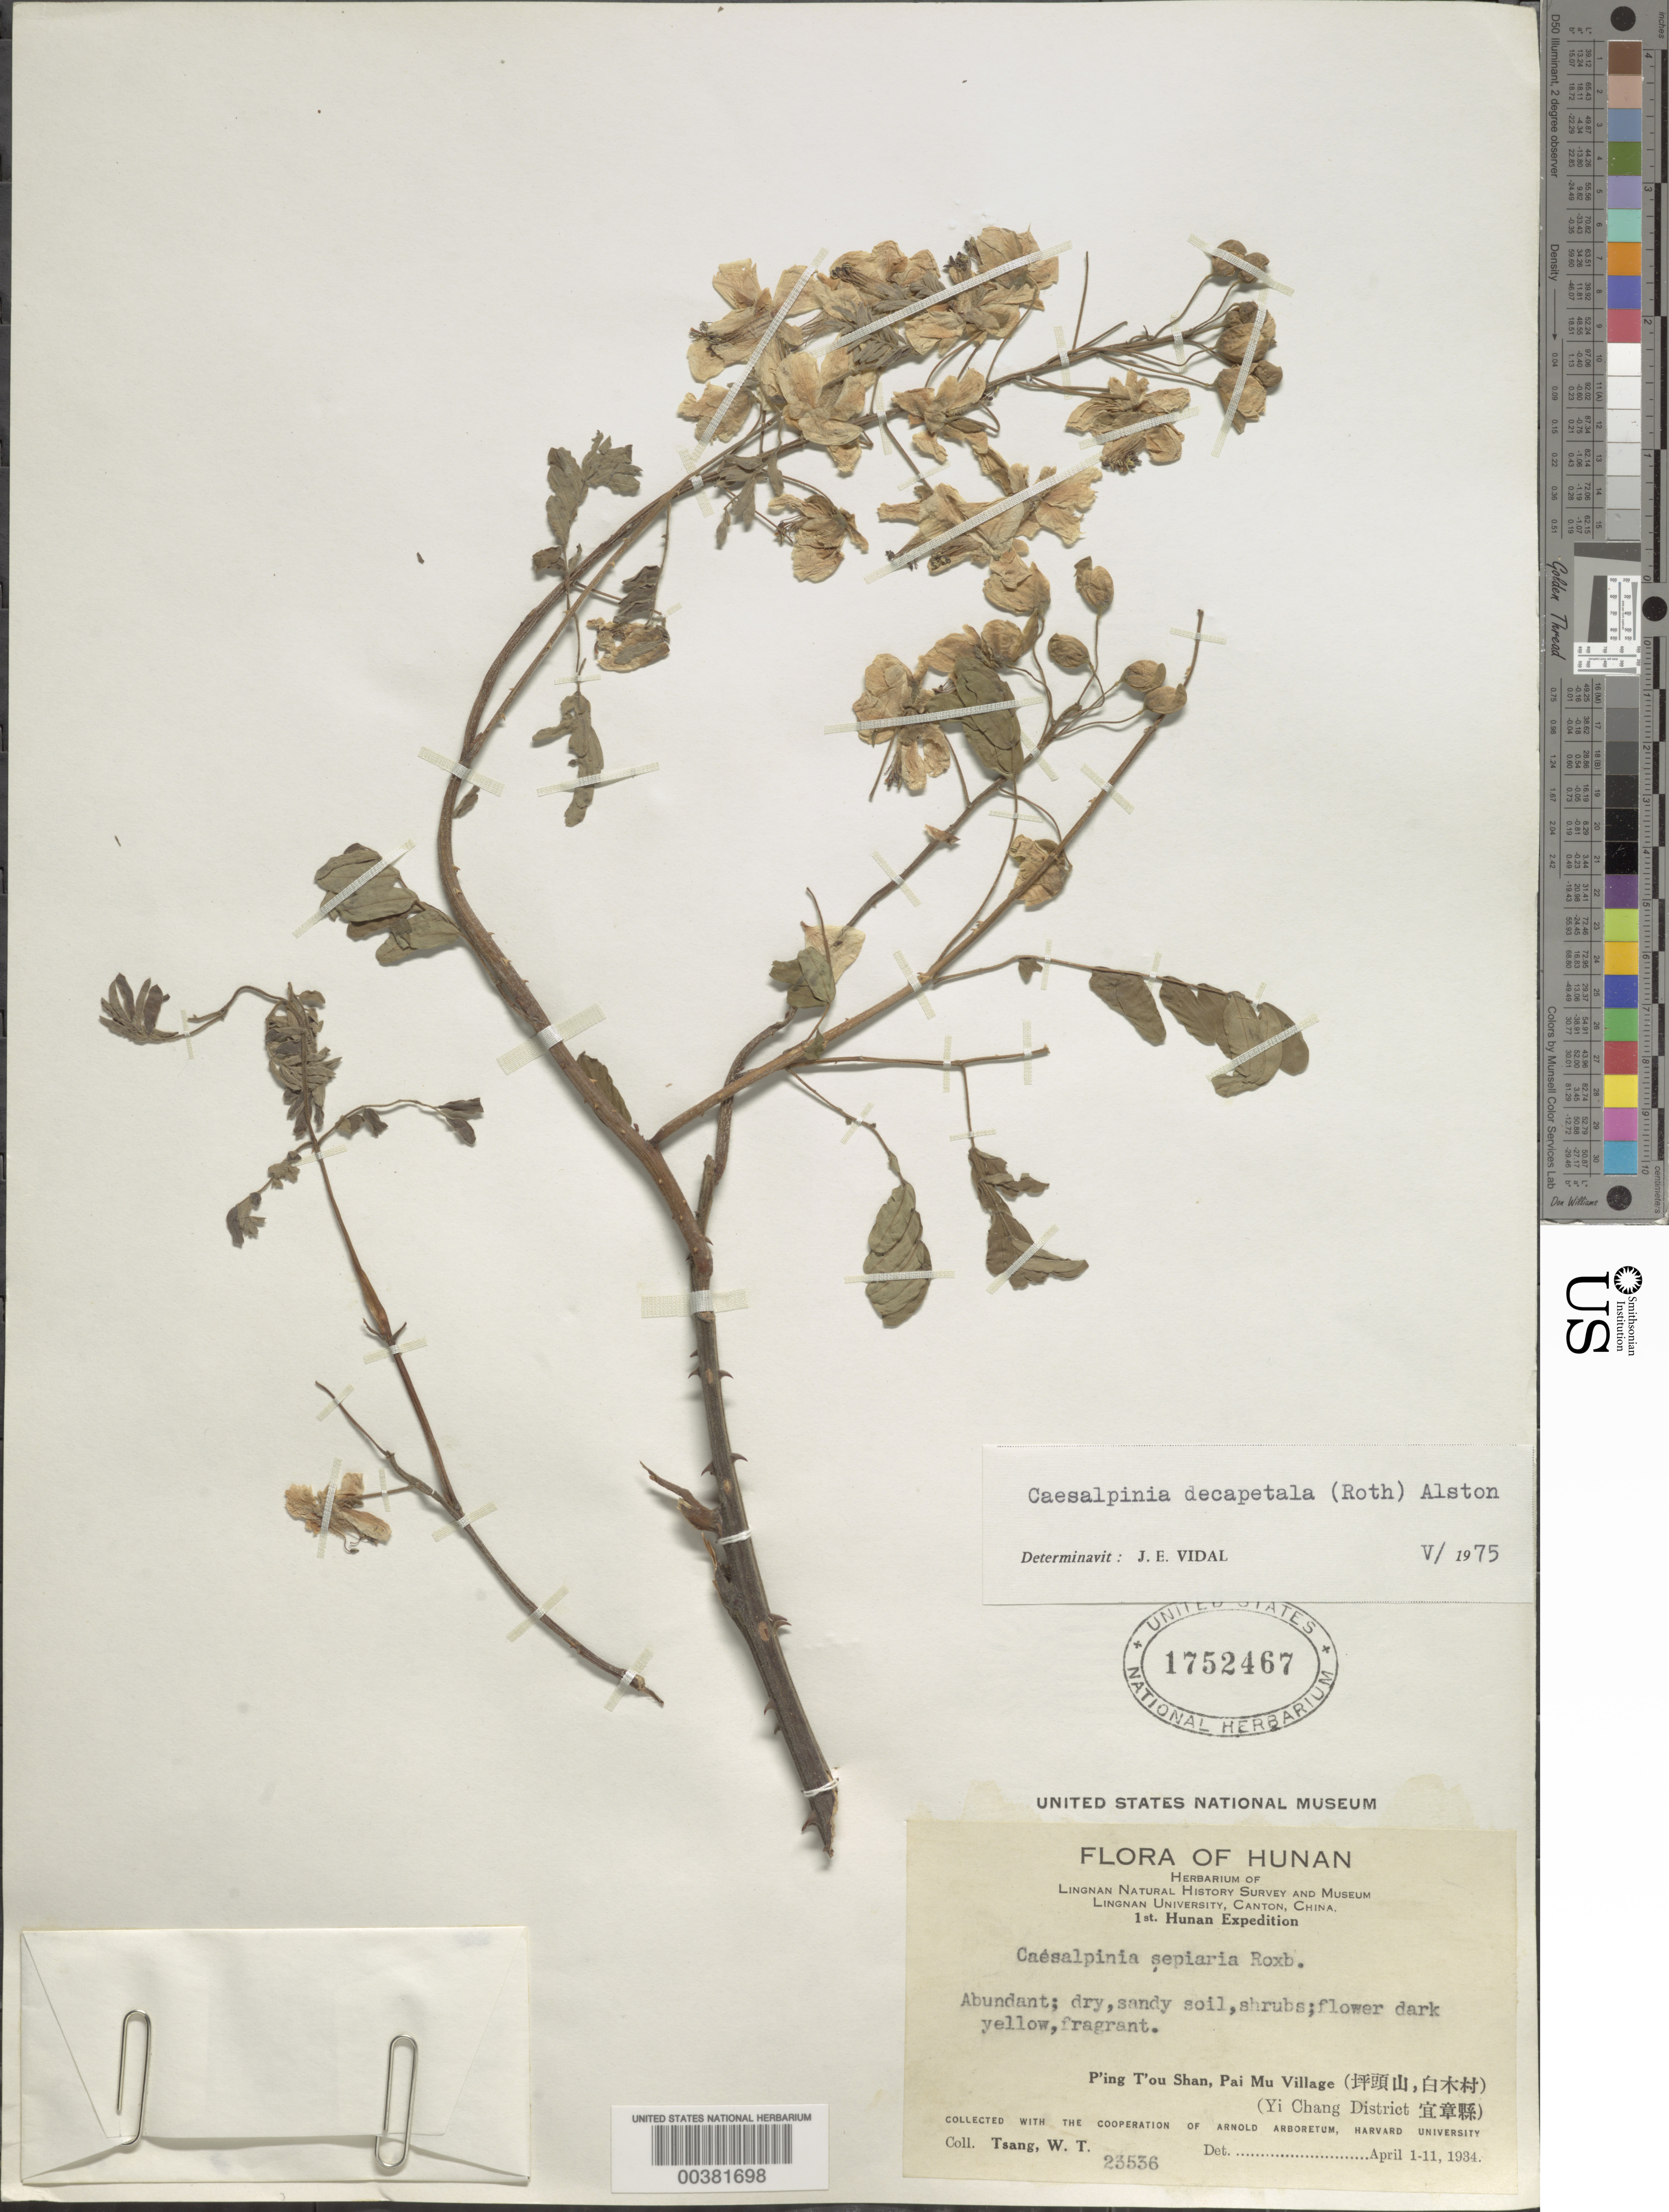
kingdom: Plantae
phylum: Tracheophyta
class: Magnoliopsida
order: Fabales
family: Fabaceae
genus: Biancaea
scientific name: Biancaea decapetala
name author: (Roth) O. Deg.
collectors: W. T. Tsang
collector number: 23536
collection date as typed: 01 Apr 1934 to 11 Apr 1934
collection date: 1934-04-01/1934-04-11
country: China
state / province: Hunan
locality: P'ing t'ou shan, pai mu village; yi chang dist. [province questionable: could be chekiang (zhejiang) or hupeh (hubei).]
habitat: Dry, sandy soil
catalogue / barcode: US 1752467